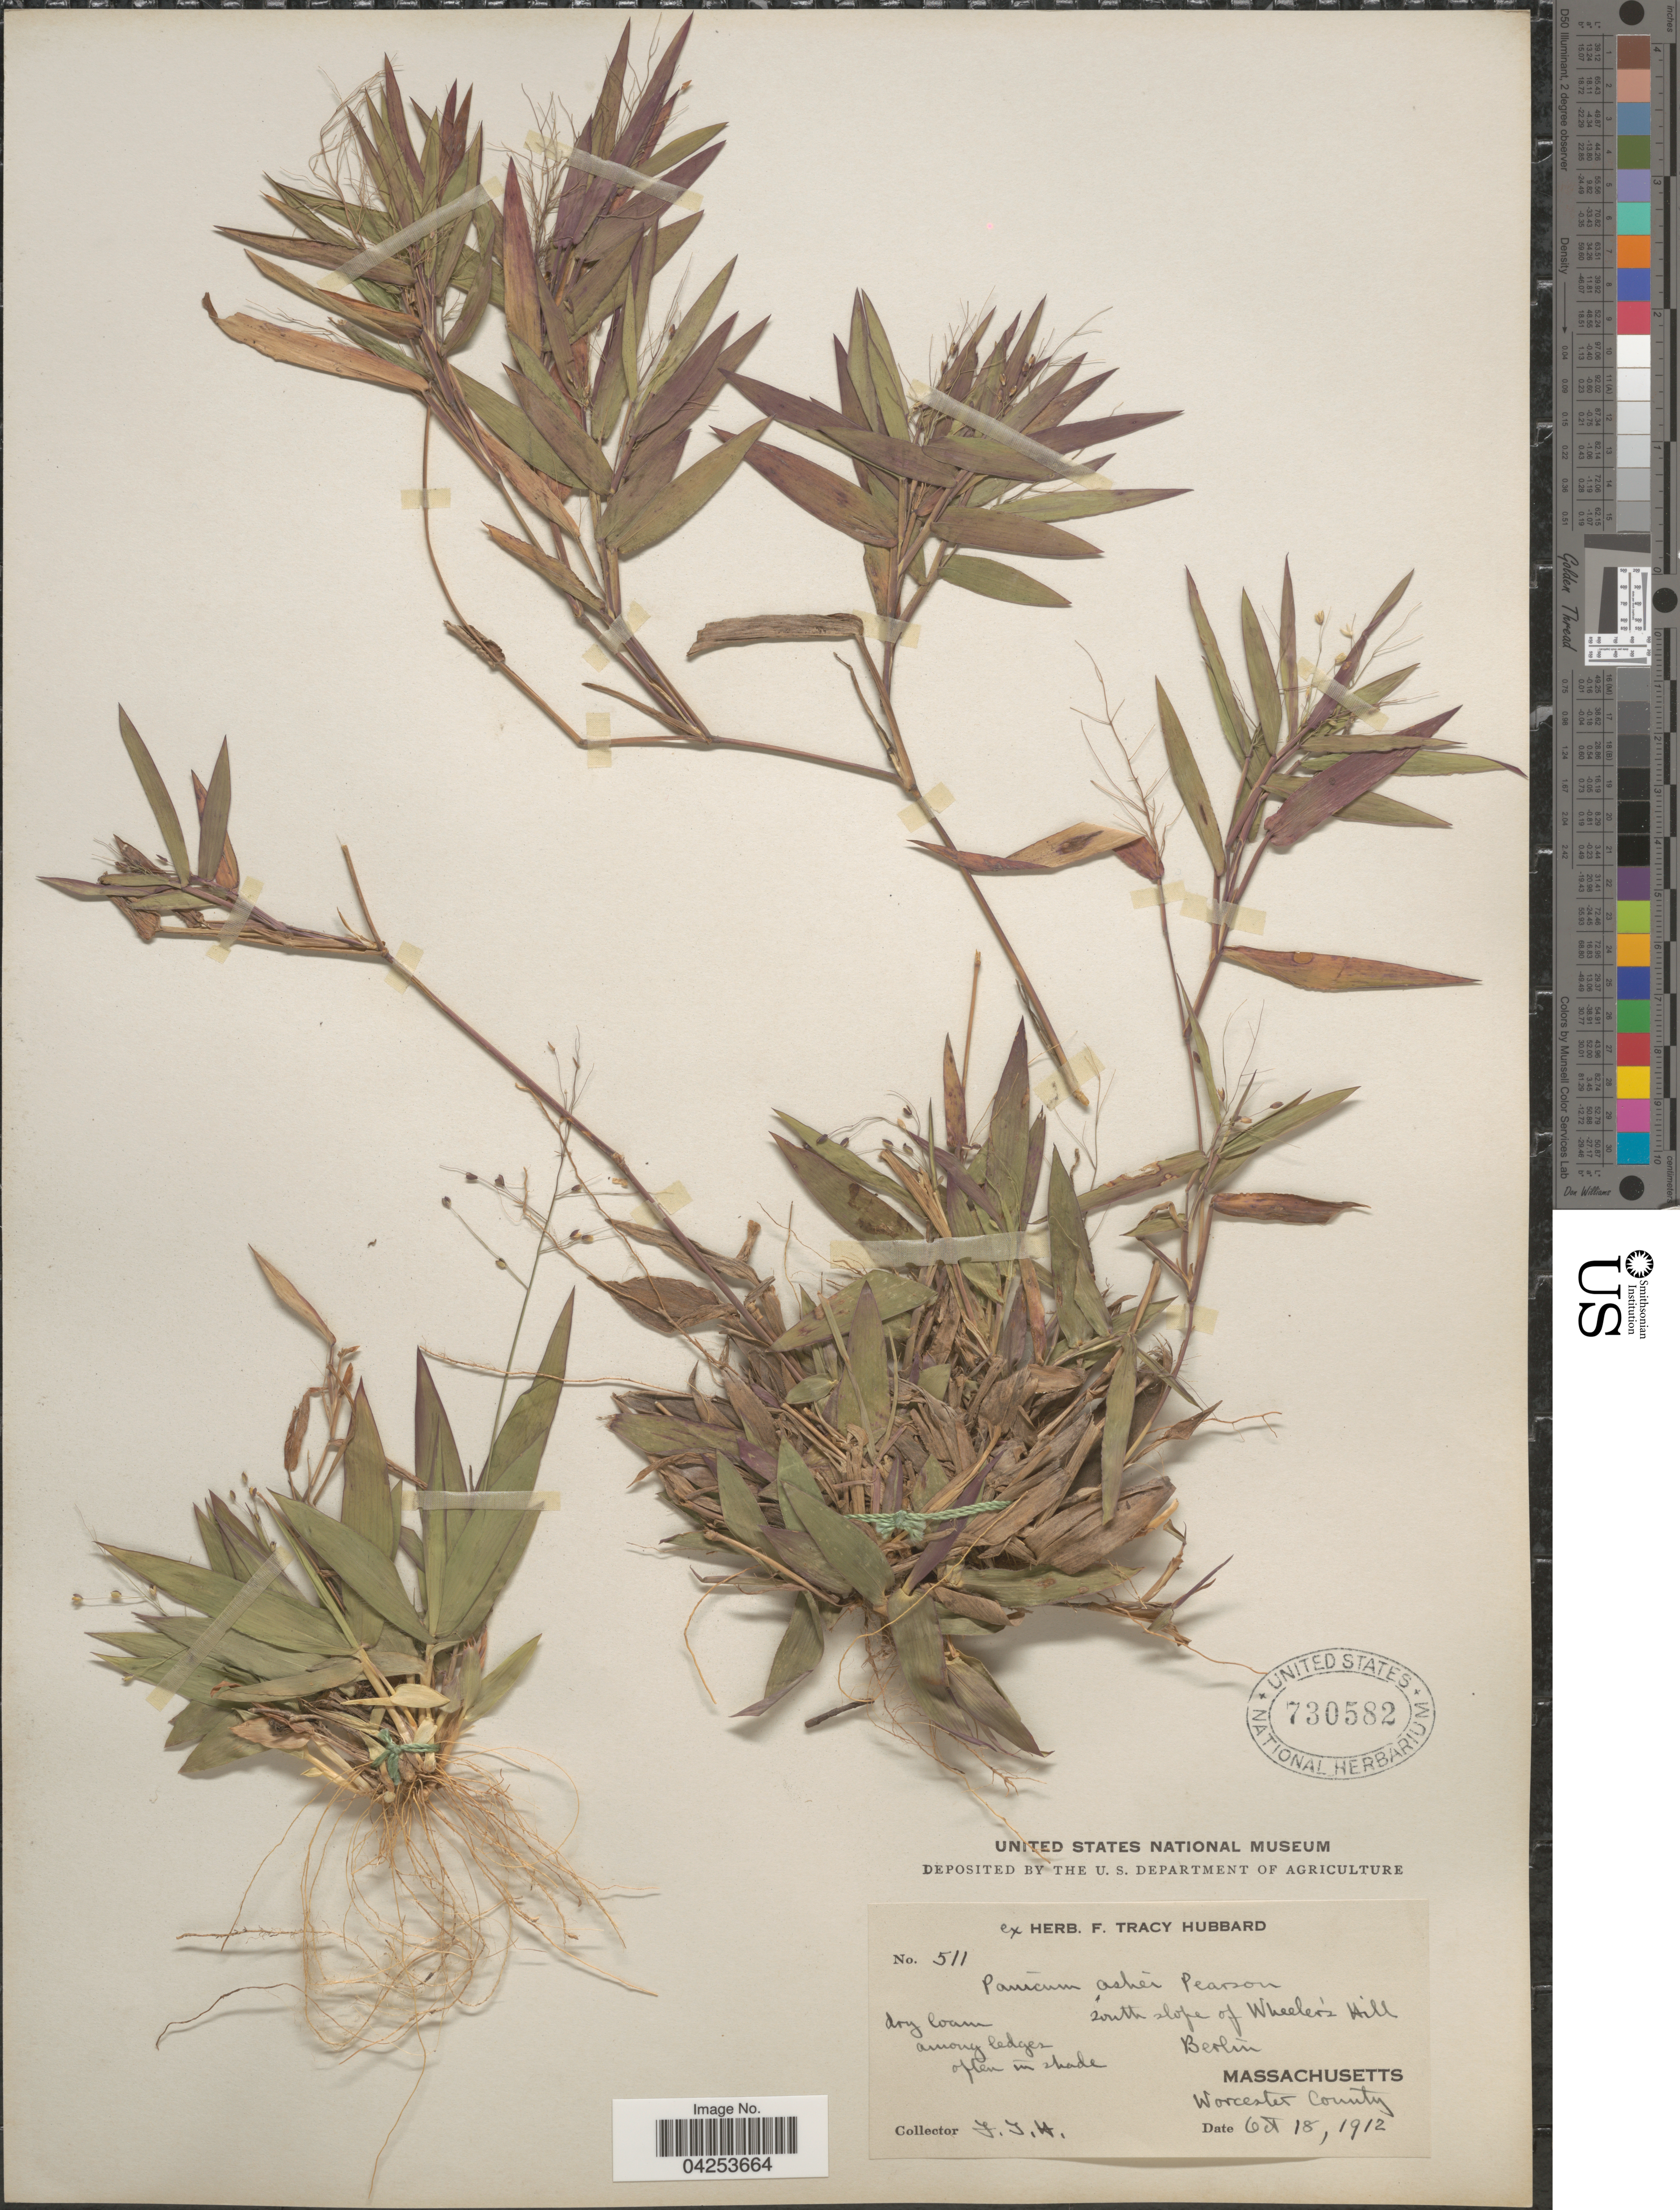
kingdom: Plantae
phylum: Tracheophyta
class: Liliopsida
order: Poales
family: Poaceae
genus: Dichanthelium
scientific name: Dichanthelium commutatum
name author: (Schult.) Gould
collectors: F. T. Hubbard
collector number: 511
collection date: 1912-10-18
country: United States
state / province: Massachusetts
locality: South slope of Wheeler's Hill. Berlin. Worcester County.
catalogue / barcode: US 730582